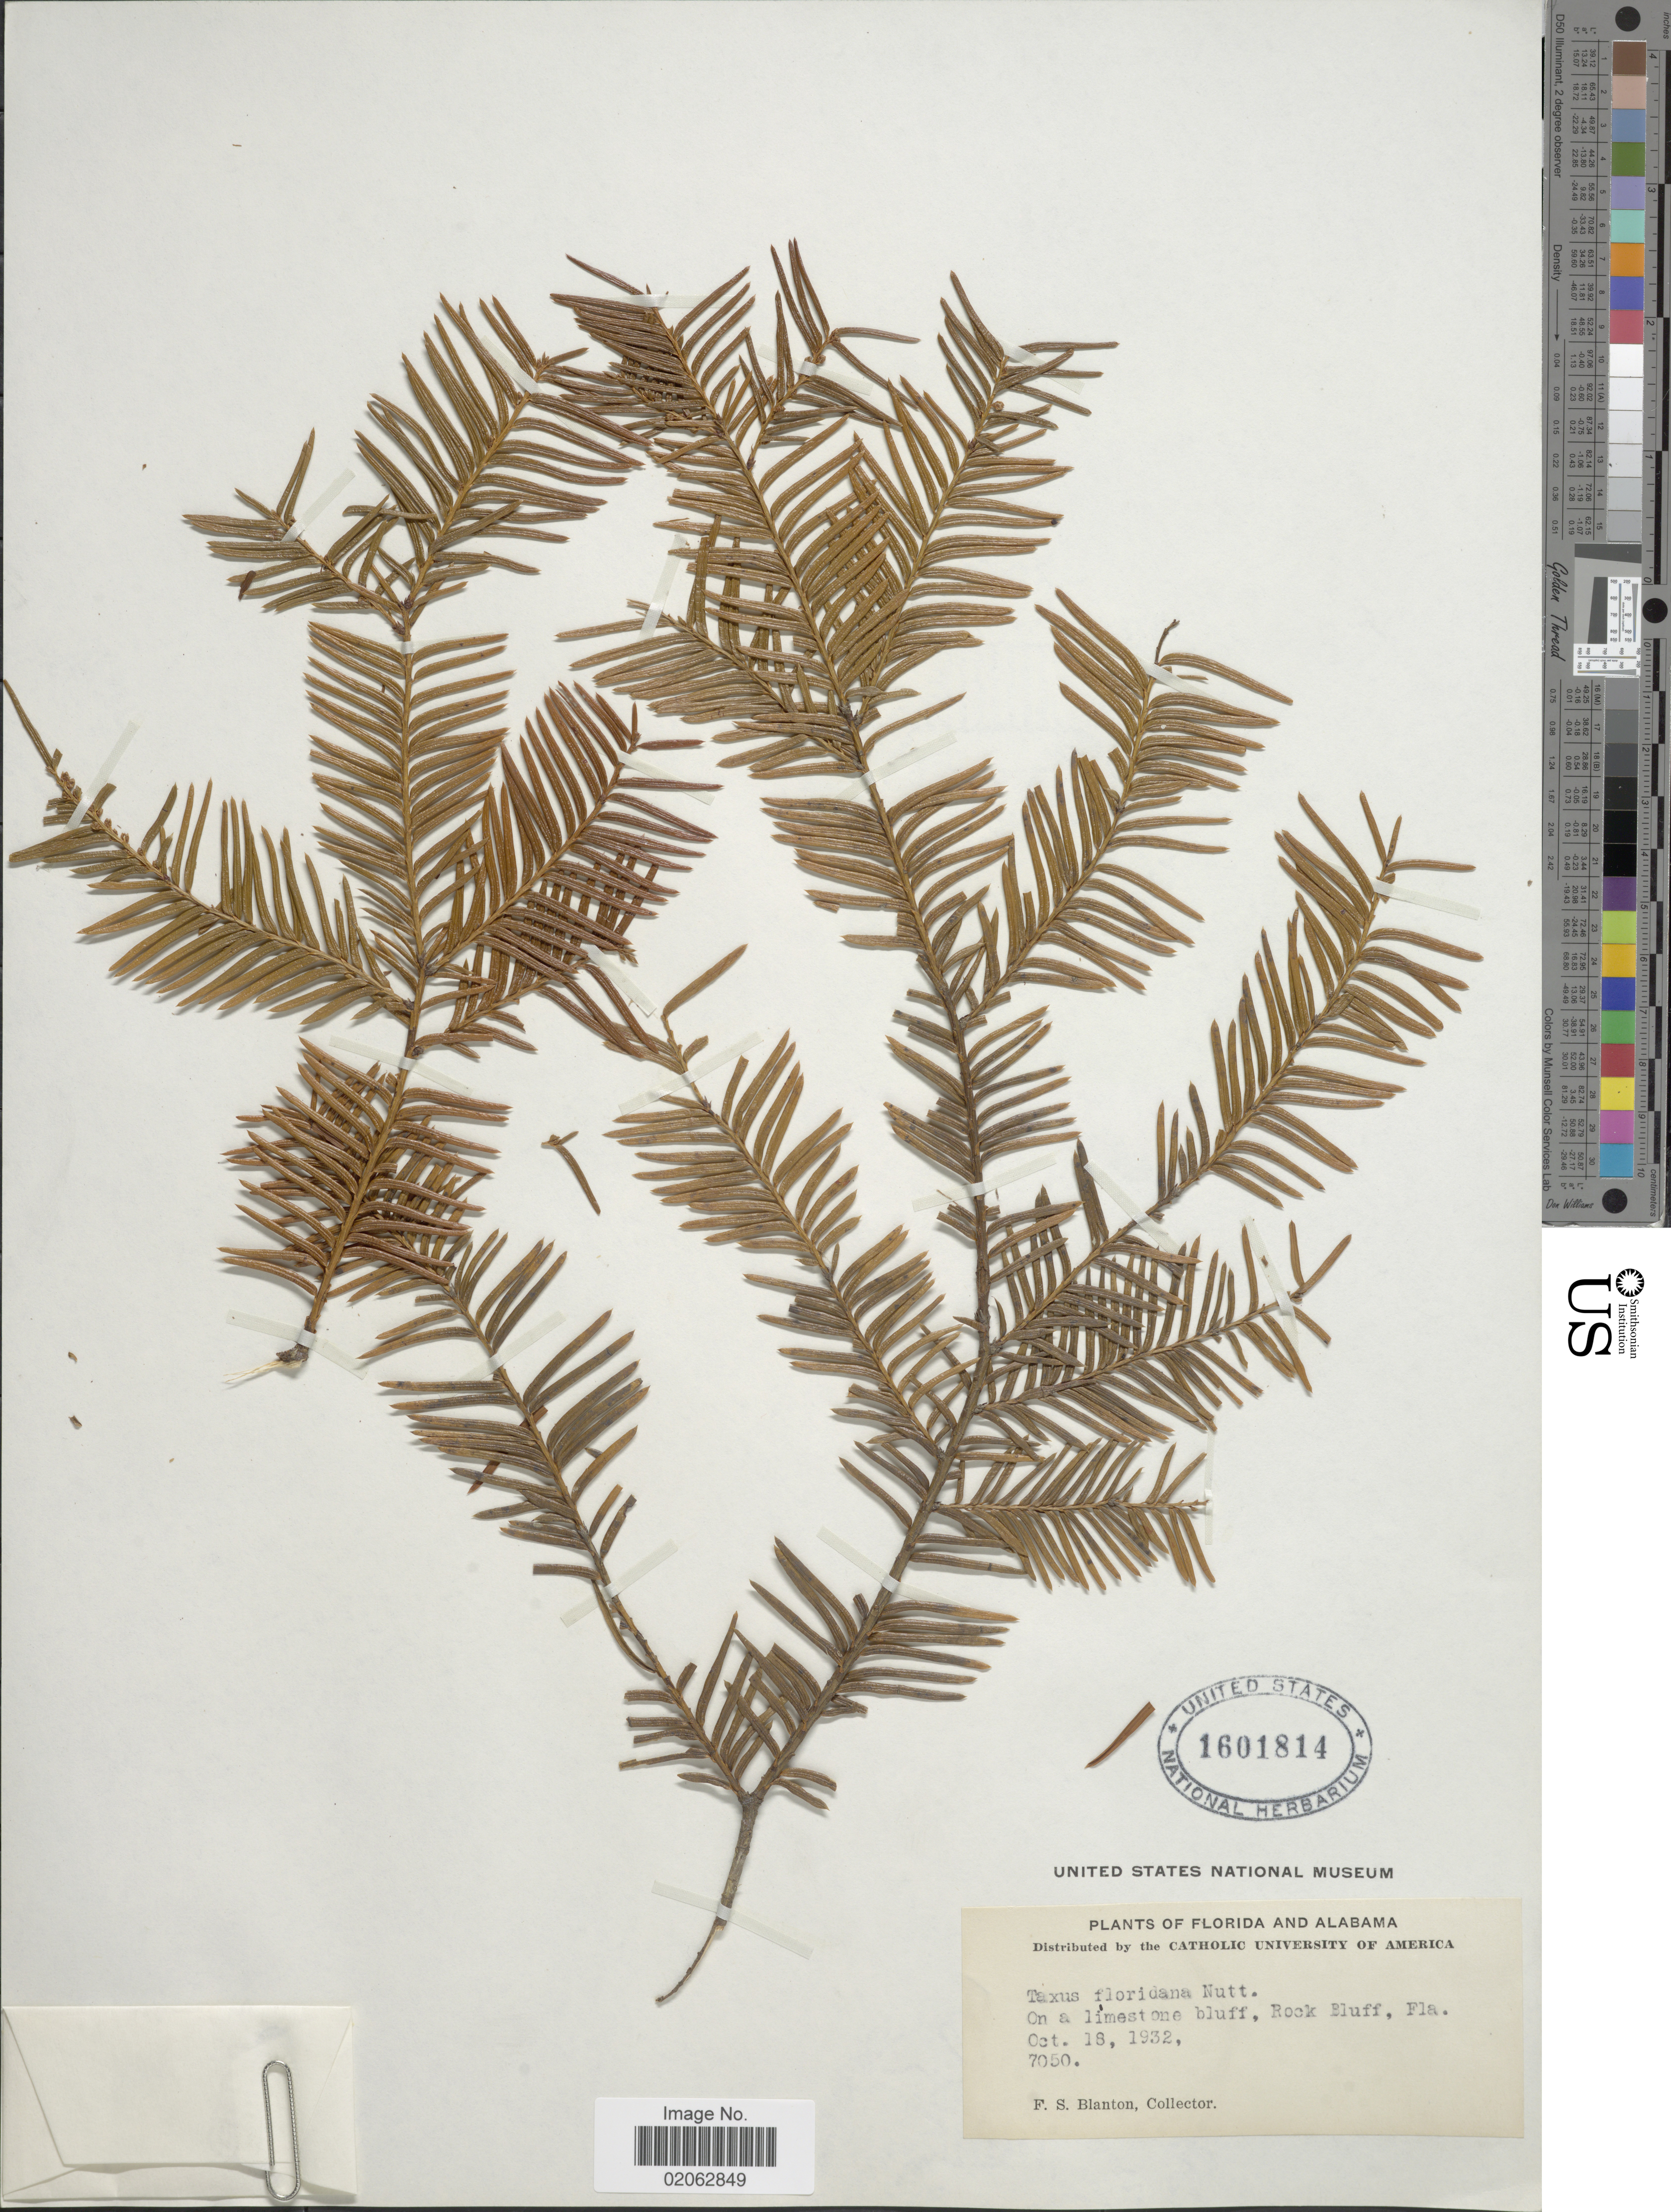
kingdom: Plantae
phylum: Tracheophyta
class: Pinopsida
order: Pinales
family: Taxaceae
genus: Taxus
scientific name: Taxus floridana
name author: Nutt. ex Chapm.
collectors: F. S. Blanton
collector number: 7050?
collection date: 1932-10-18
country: United States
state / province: Florida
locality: On a limestone bluff, Rock Bluff.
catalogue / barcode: US 1601814